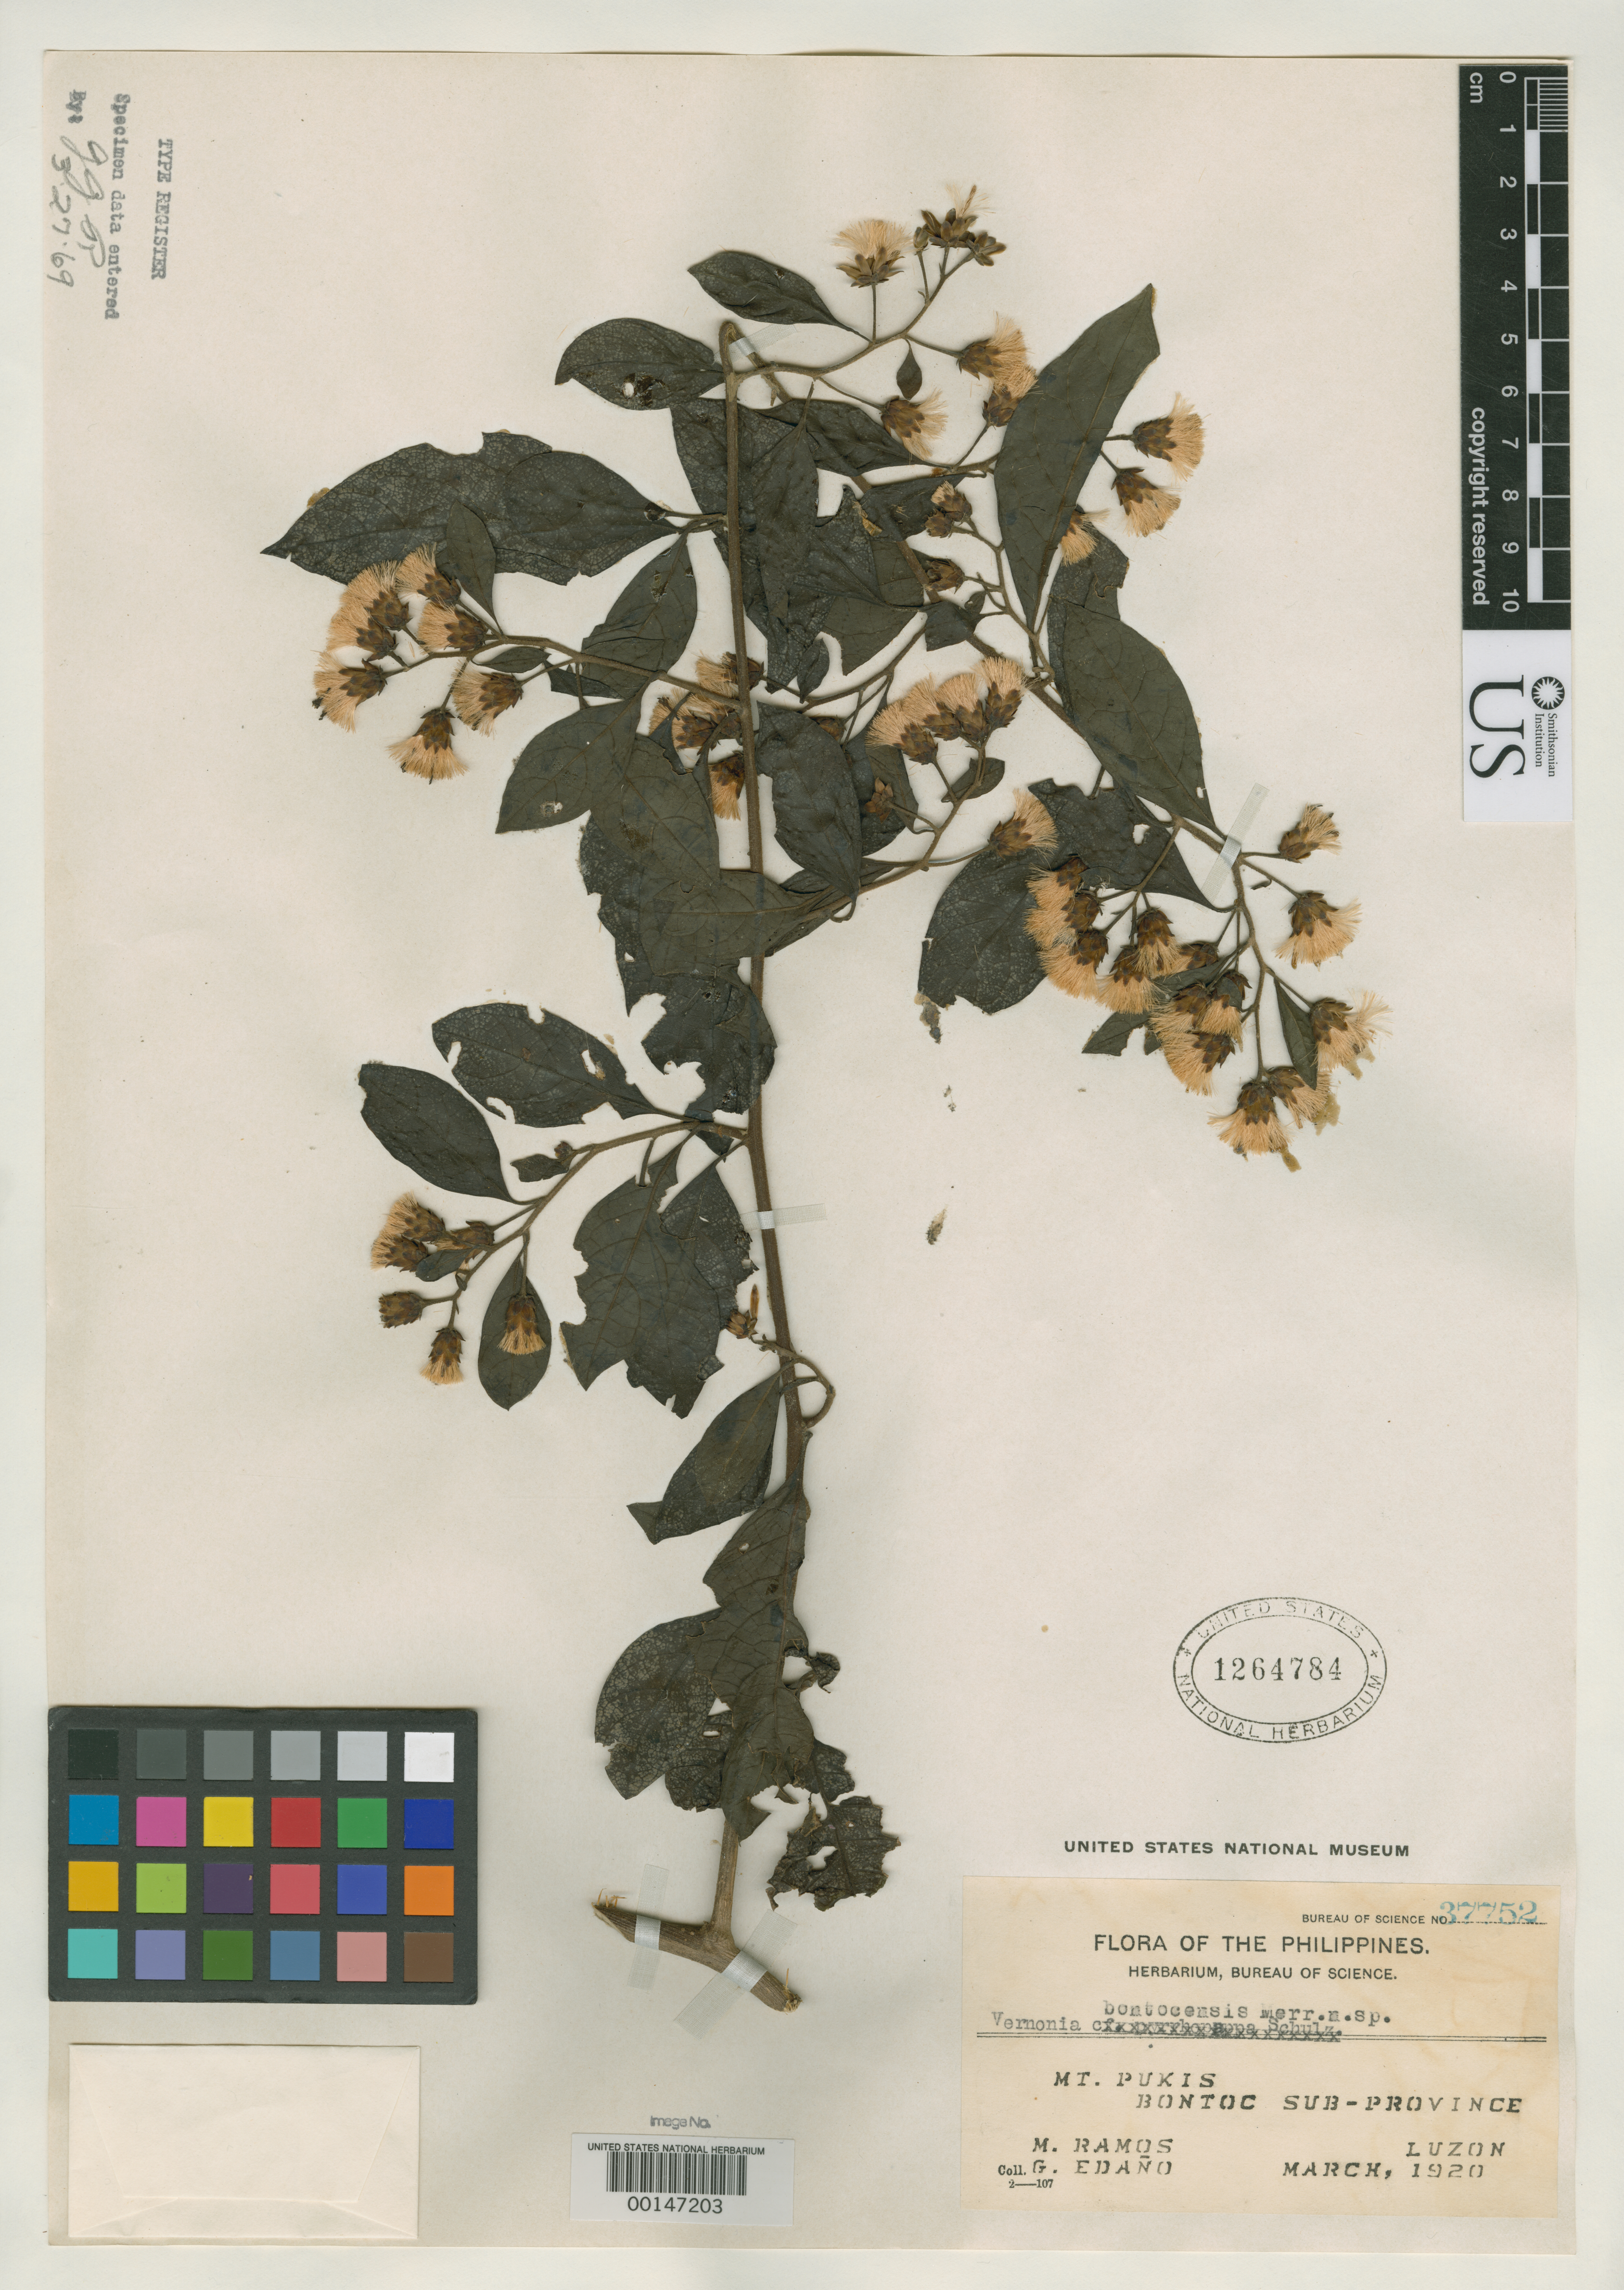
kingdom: Plantae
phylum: Tracheophyta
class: Magnoliopsida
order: Asterales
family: Asteraceae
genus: Vernonia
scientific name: Vernonia bontocensis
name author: Merr.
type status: Isotype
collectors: M. Ramos & G. E. Edaño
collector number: Bur. Sci. 37752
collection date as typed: Mar 1920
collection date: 1920-03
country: Philippines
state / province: Cordillera (Administrative Region)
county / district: Mountain province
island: Luzon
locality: Mt. Pukis.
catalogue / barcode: US 1264784